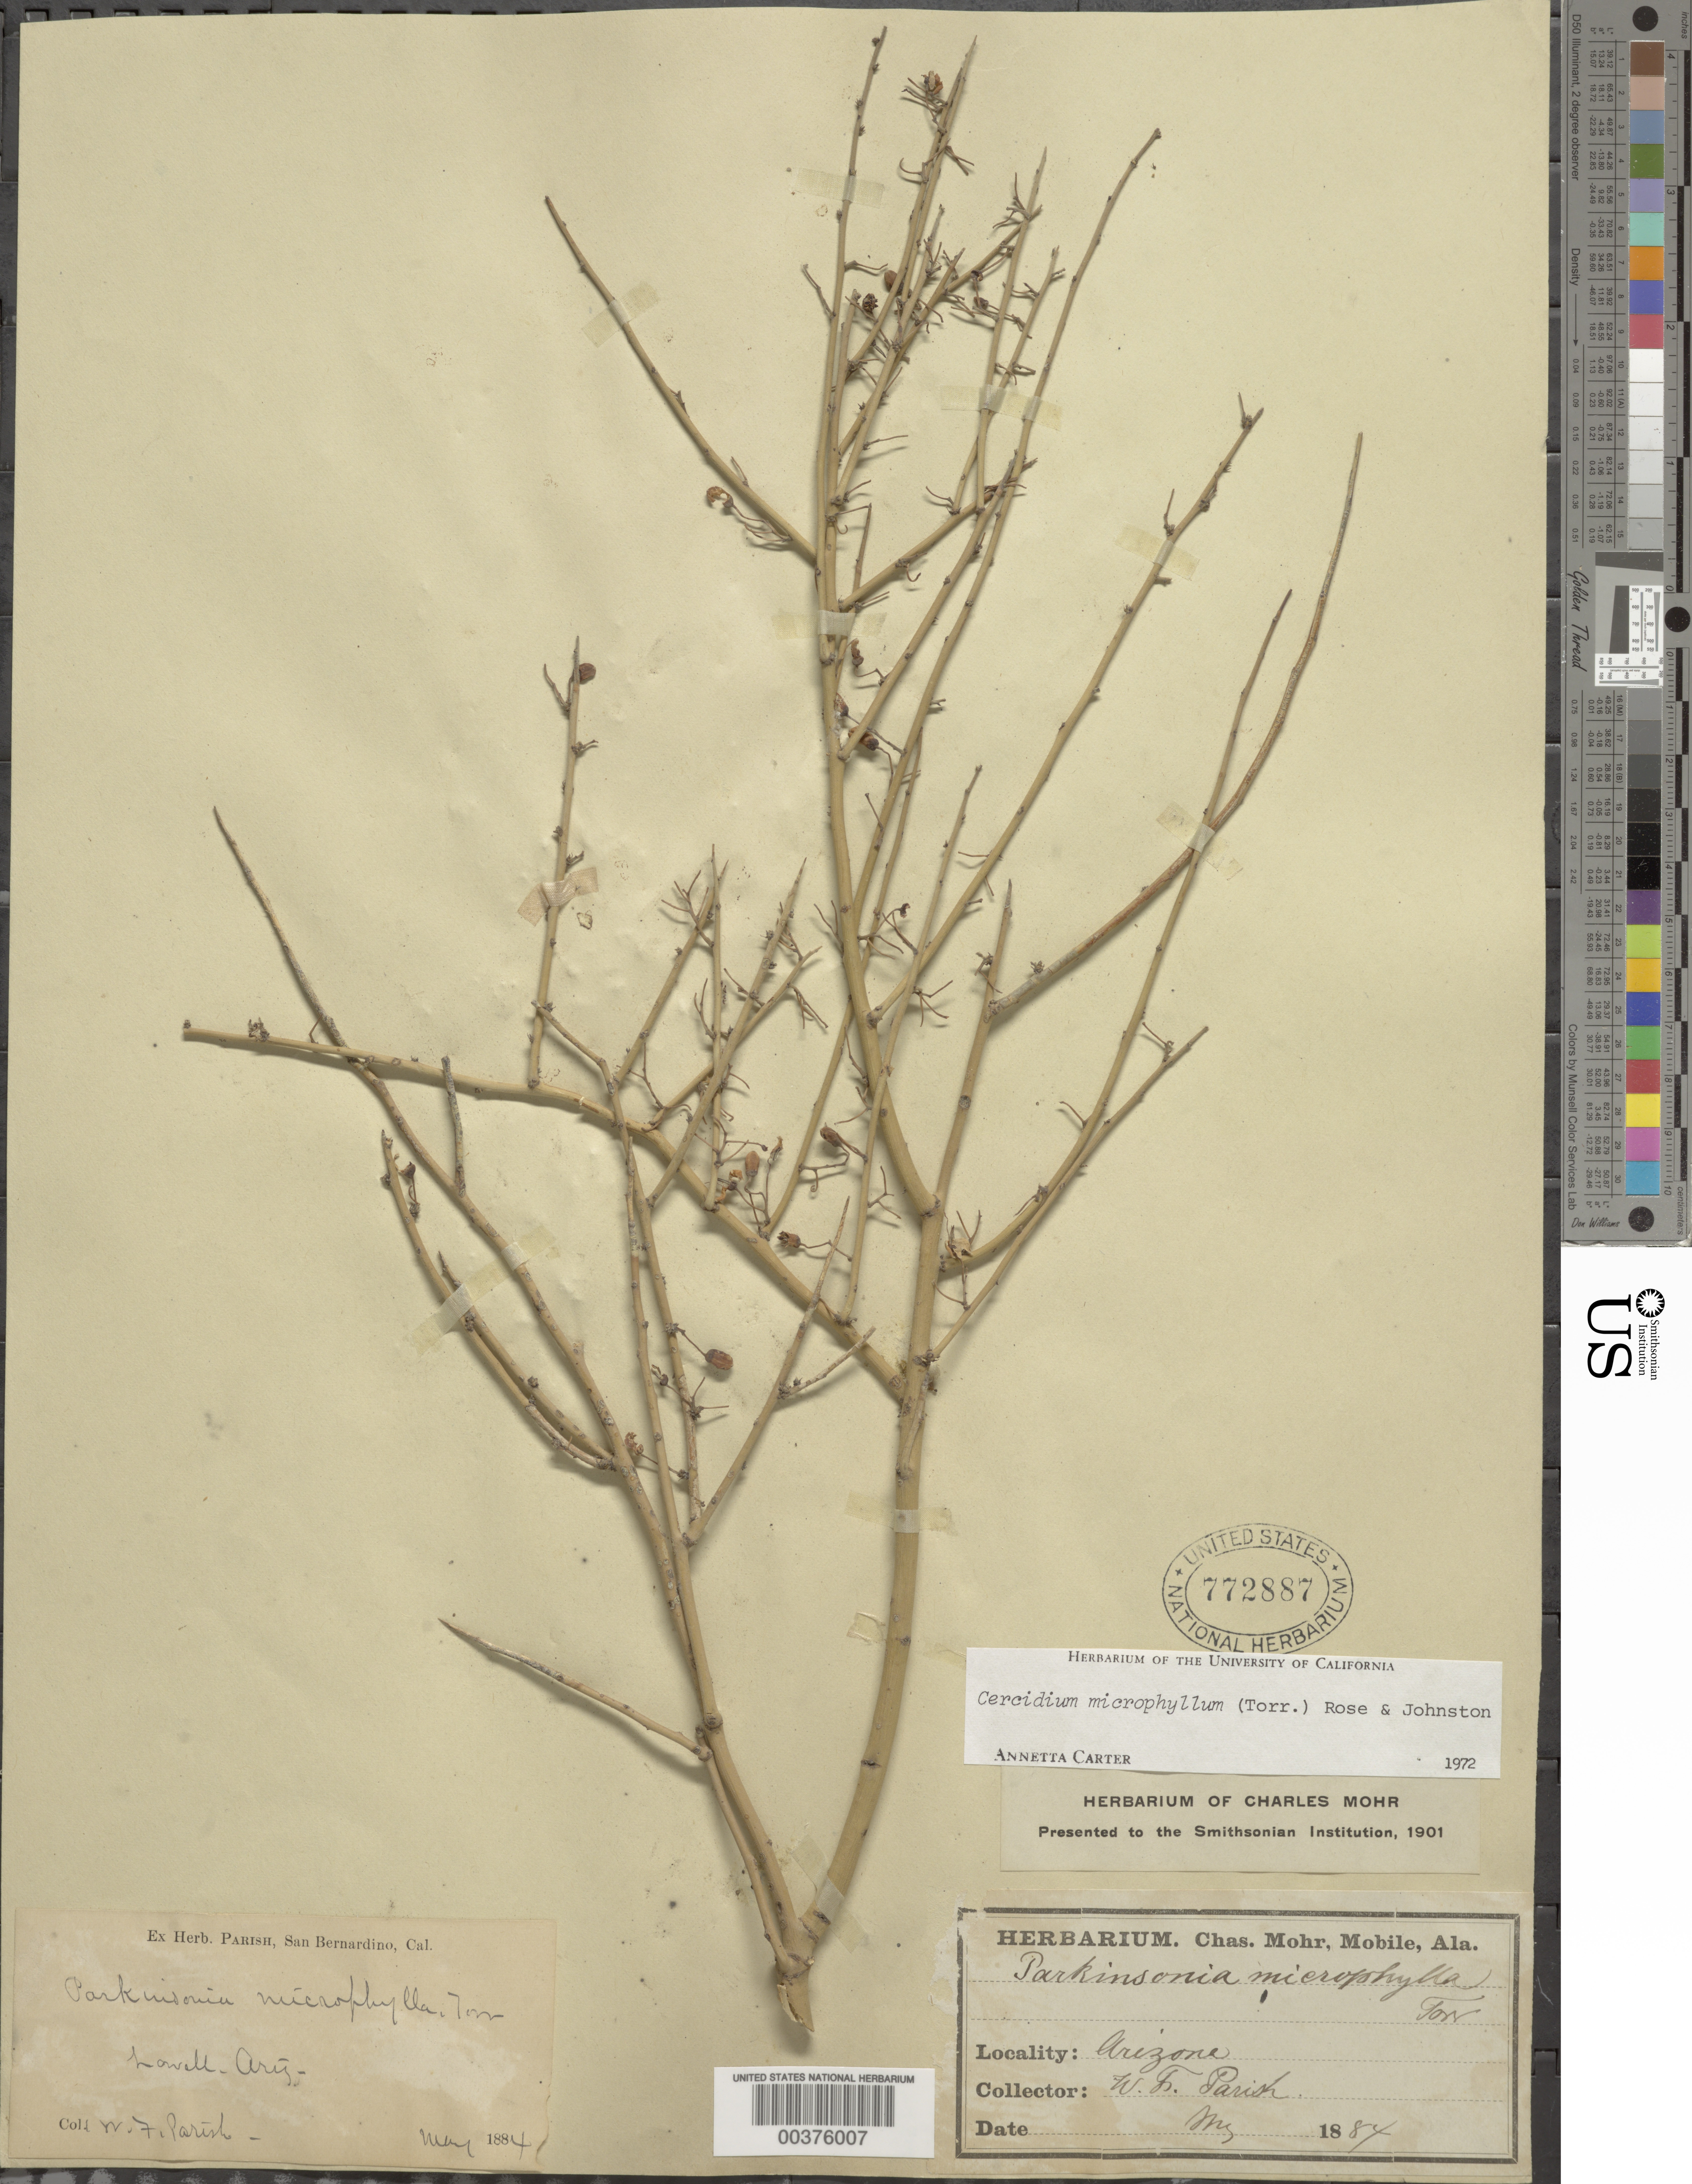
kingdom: Plantae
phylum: Tracheophyta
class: Magnoliopsida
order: Fabales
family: Fabaceae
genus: Parkinsonia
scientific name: Parkinsonia microphylla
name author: Torr.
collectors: W. F. Parish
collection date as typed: May 1884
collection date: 1884-05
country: United States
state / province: Arizona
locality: Lowell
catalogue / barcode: US 772887